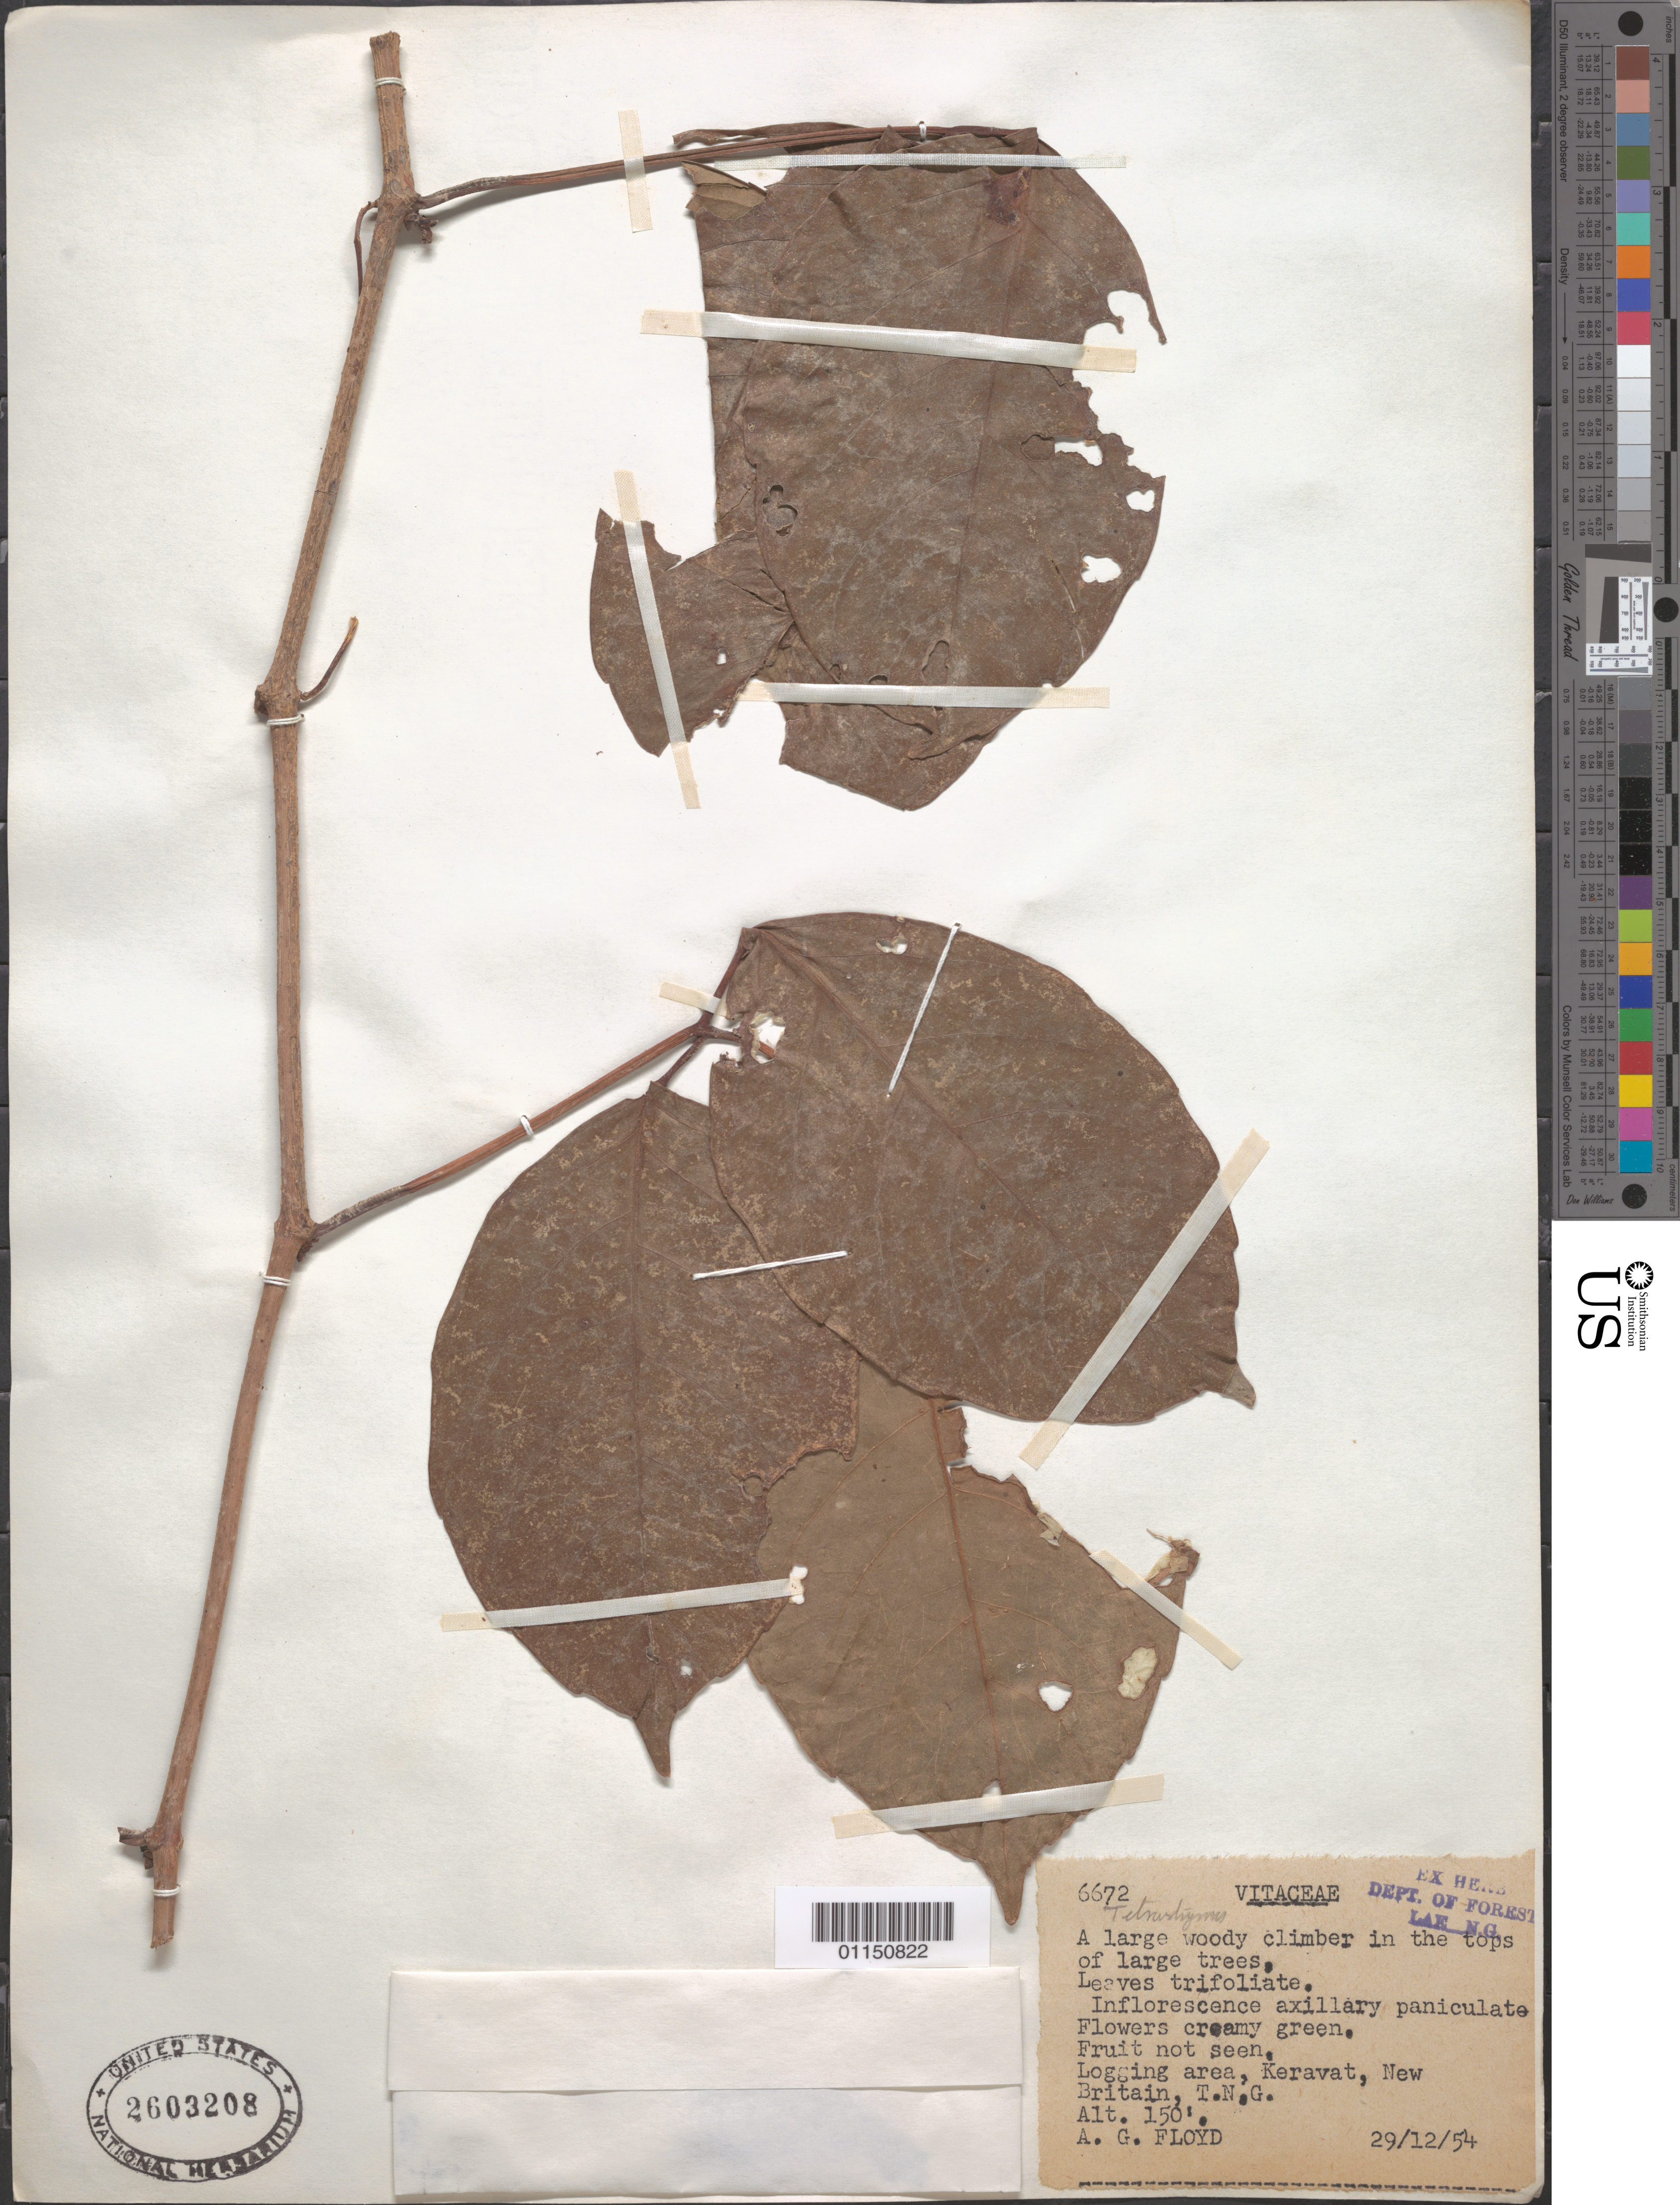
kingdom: Plantae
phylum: Tracheophyta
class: Magnoliopsida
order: Vitales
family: Vitaceae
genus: Tetrastigma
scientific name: Tetrastigma sp.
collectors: A. G. Floyd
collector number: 6672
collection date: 1954-12-29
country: Papua New Guinea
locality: Logging area, Keravat.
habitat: A large woody climber in the tops of large trees.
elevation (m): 46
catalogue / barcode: US 2603208